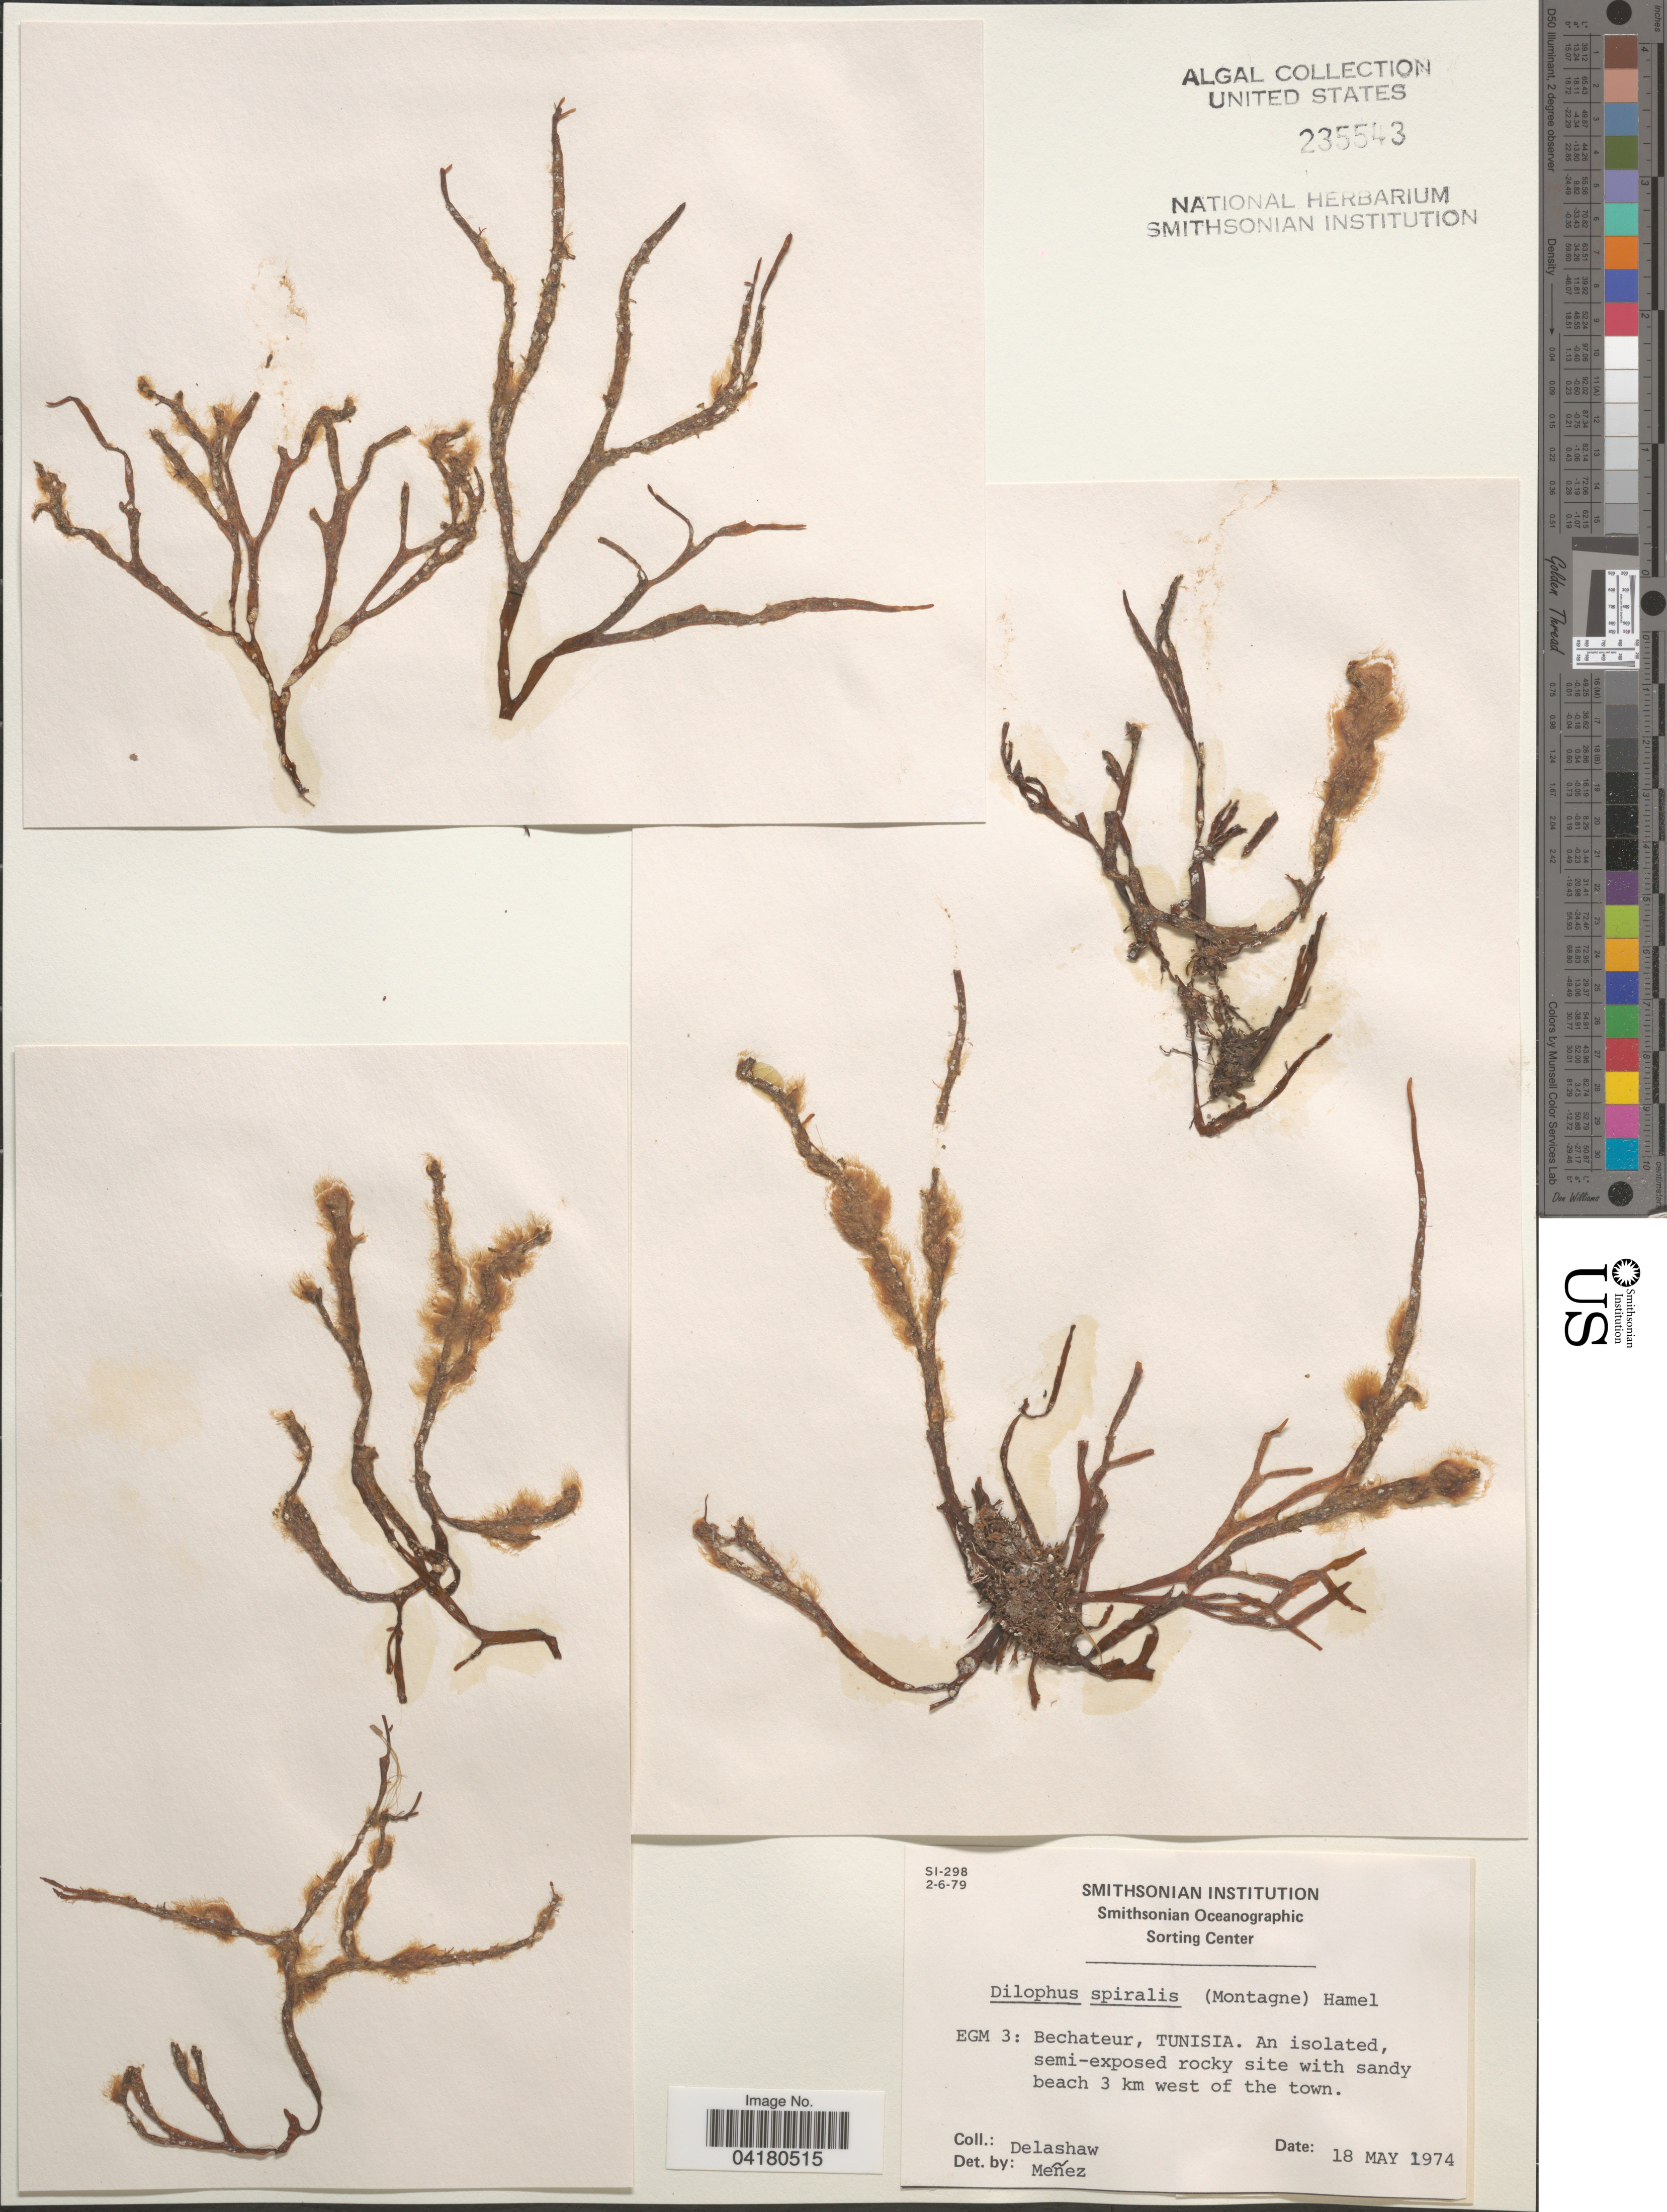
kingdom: Chromista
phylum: Ochrophyta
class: Phaeophyceae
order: Dictyotales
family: Dictyotaceae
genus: Dictyota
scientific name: Dictyota spiralis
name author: Mont.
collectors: -. Delashaw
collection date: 1974-05-18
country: Tunisia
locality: EGM 3: Bechateur, Tunisia. An isolated, semi-exposed rocky site with sandy beach 3 km west of the town.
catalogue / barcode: US 235543